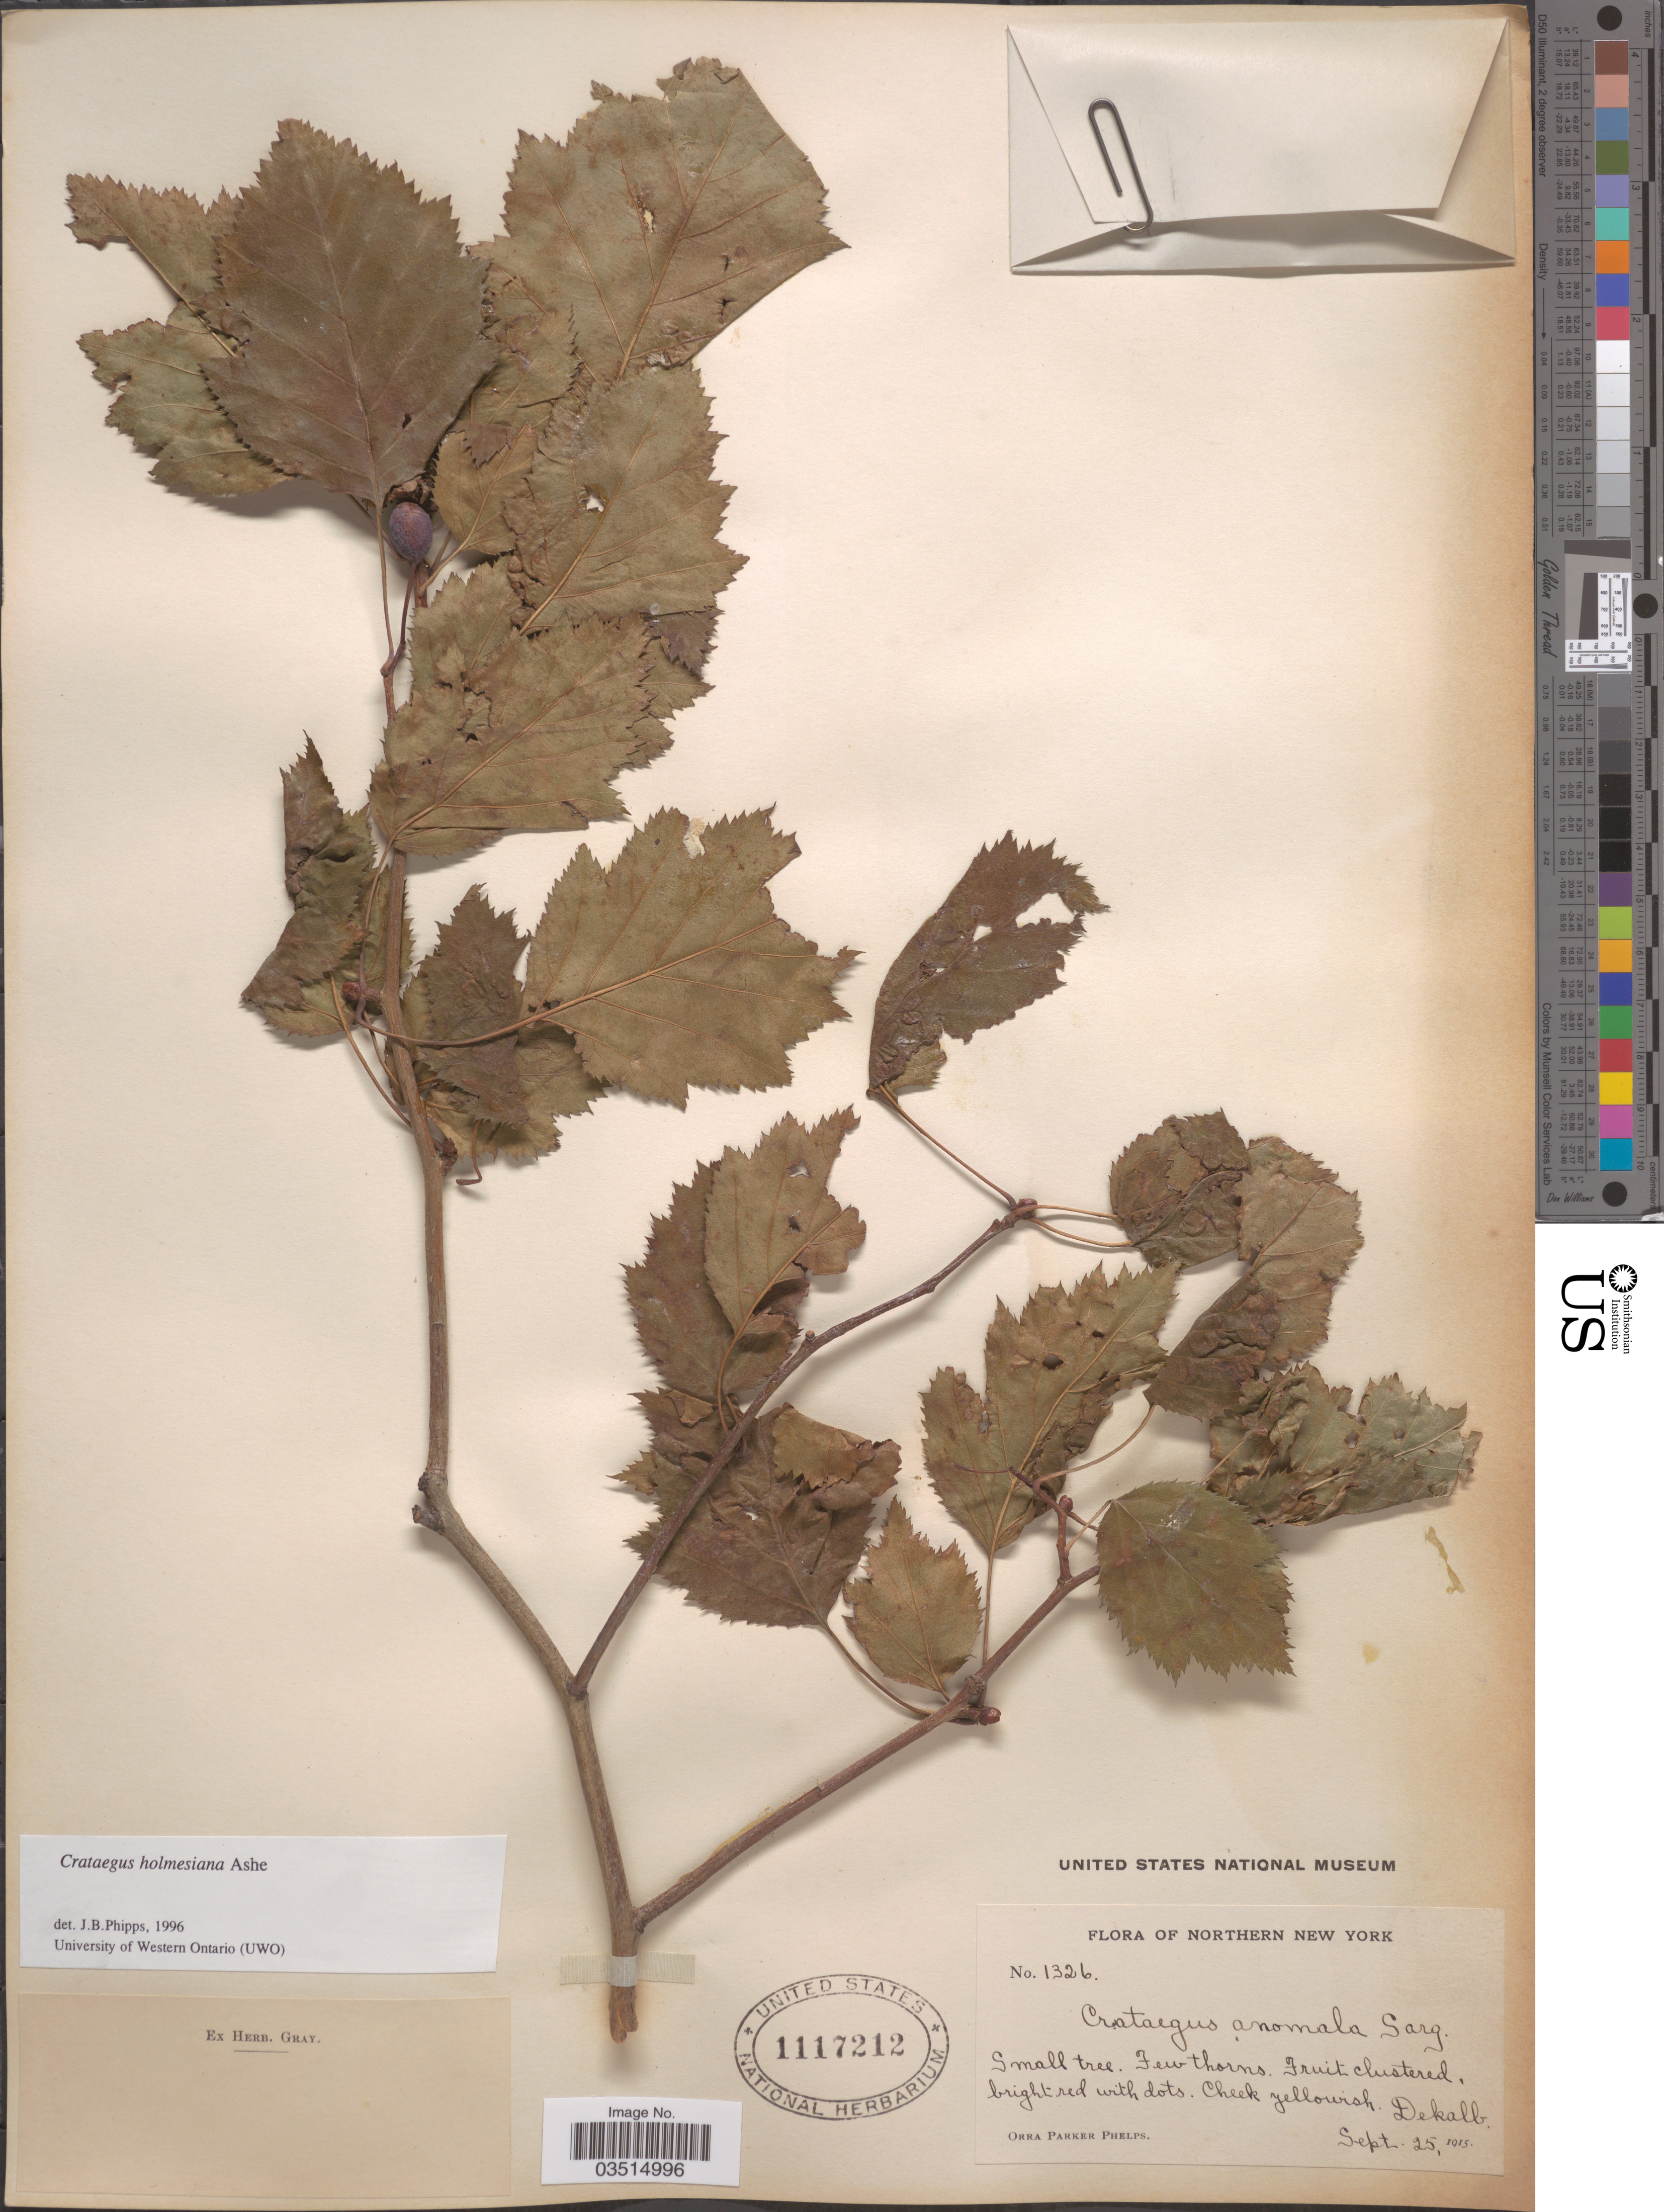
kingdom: Plantae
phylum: Tracheophyta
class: Magnoliopsida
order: Rosales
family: Rosaceae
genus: Crataegus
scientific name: Crataegus holmesiana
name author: Ashe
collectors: O. P. Phelps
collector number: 1326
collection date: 1915-09-25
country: United States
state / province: New York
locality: Northern New York. Dekalb.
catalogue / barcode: US 1117212